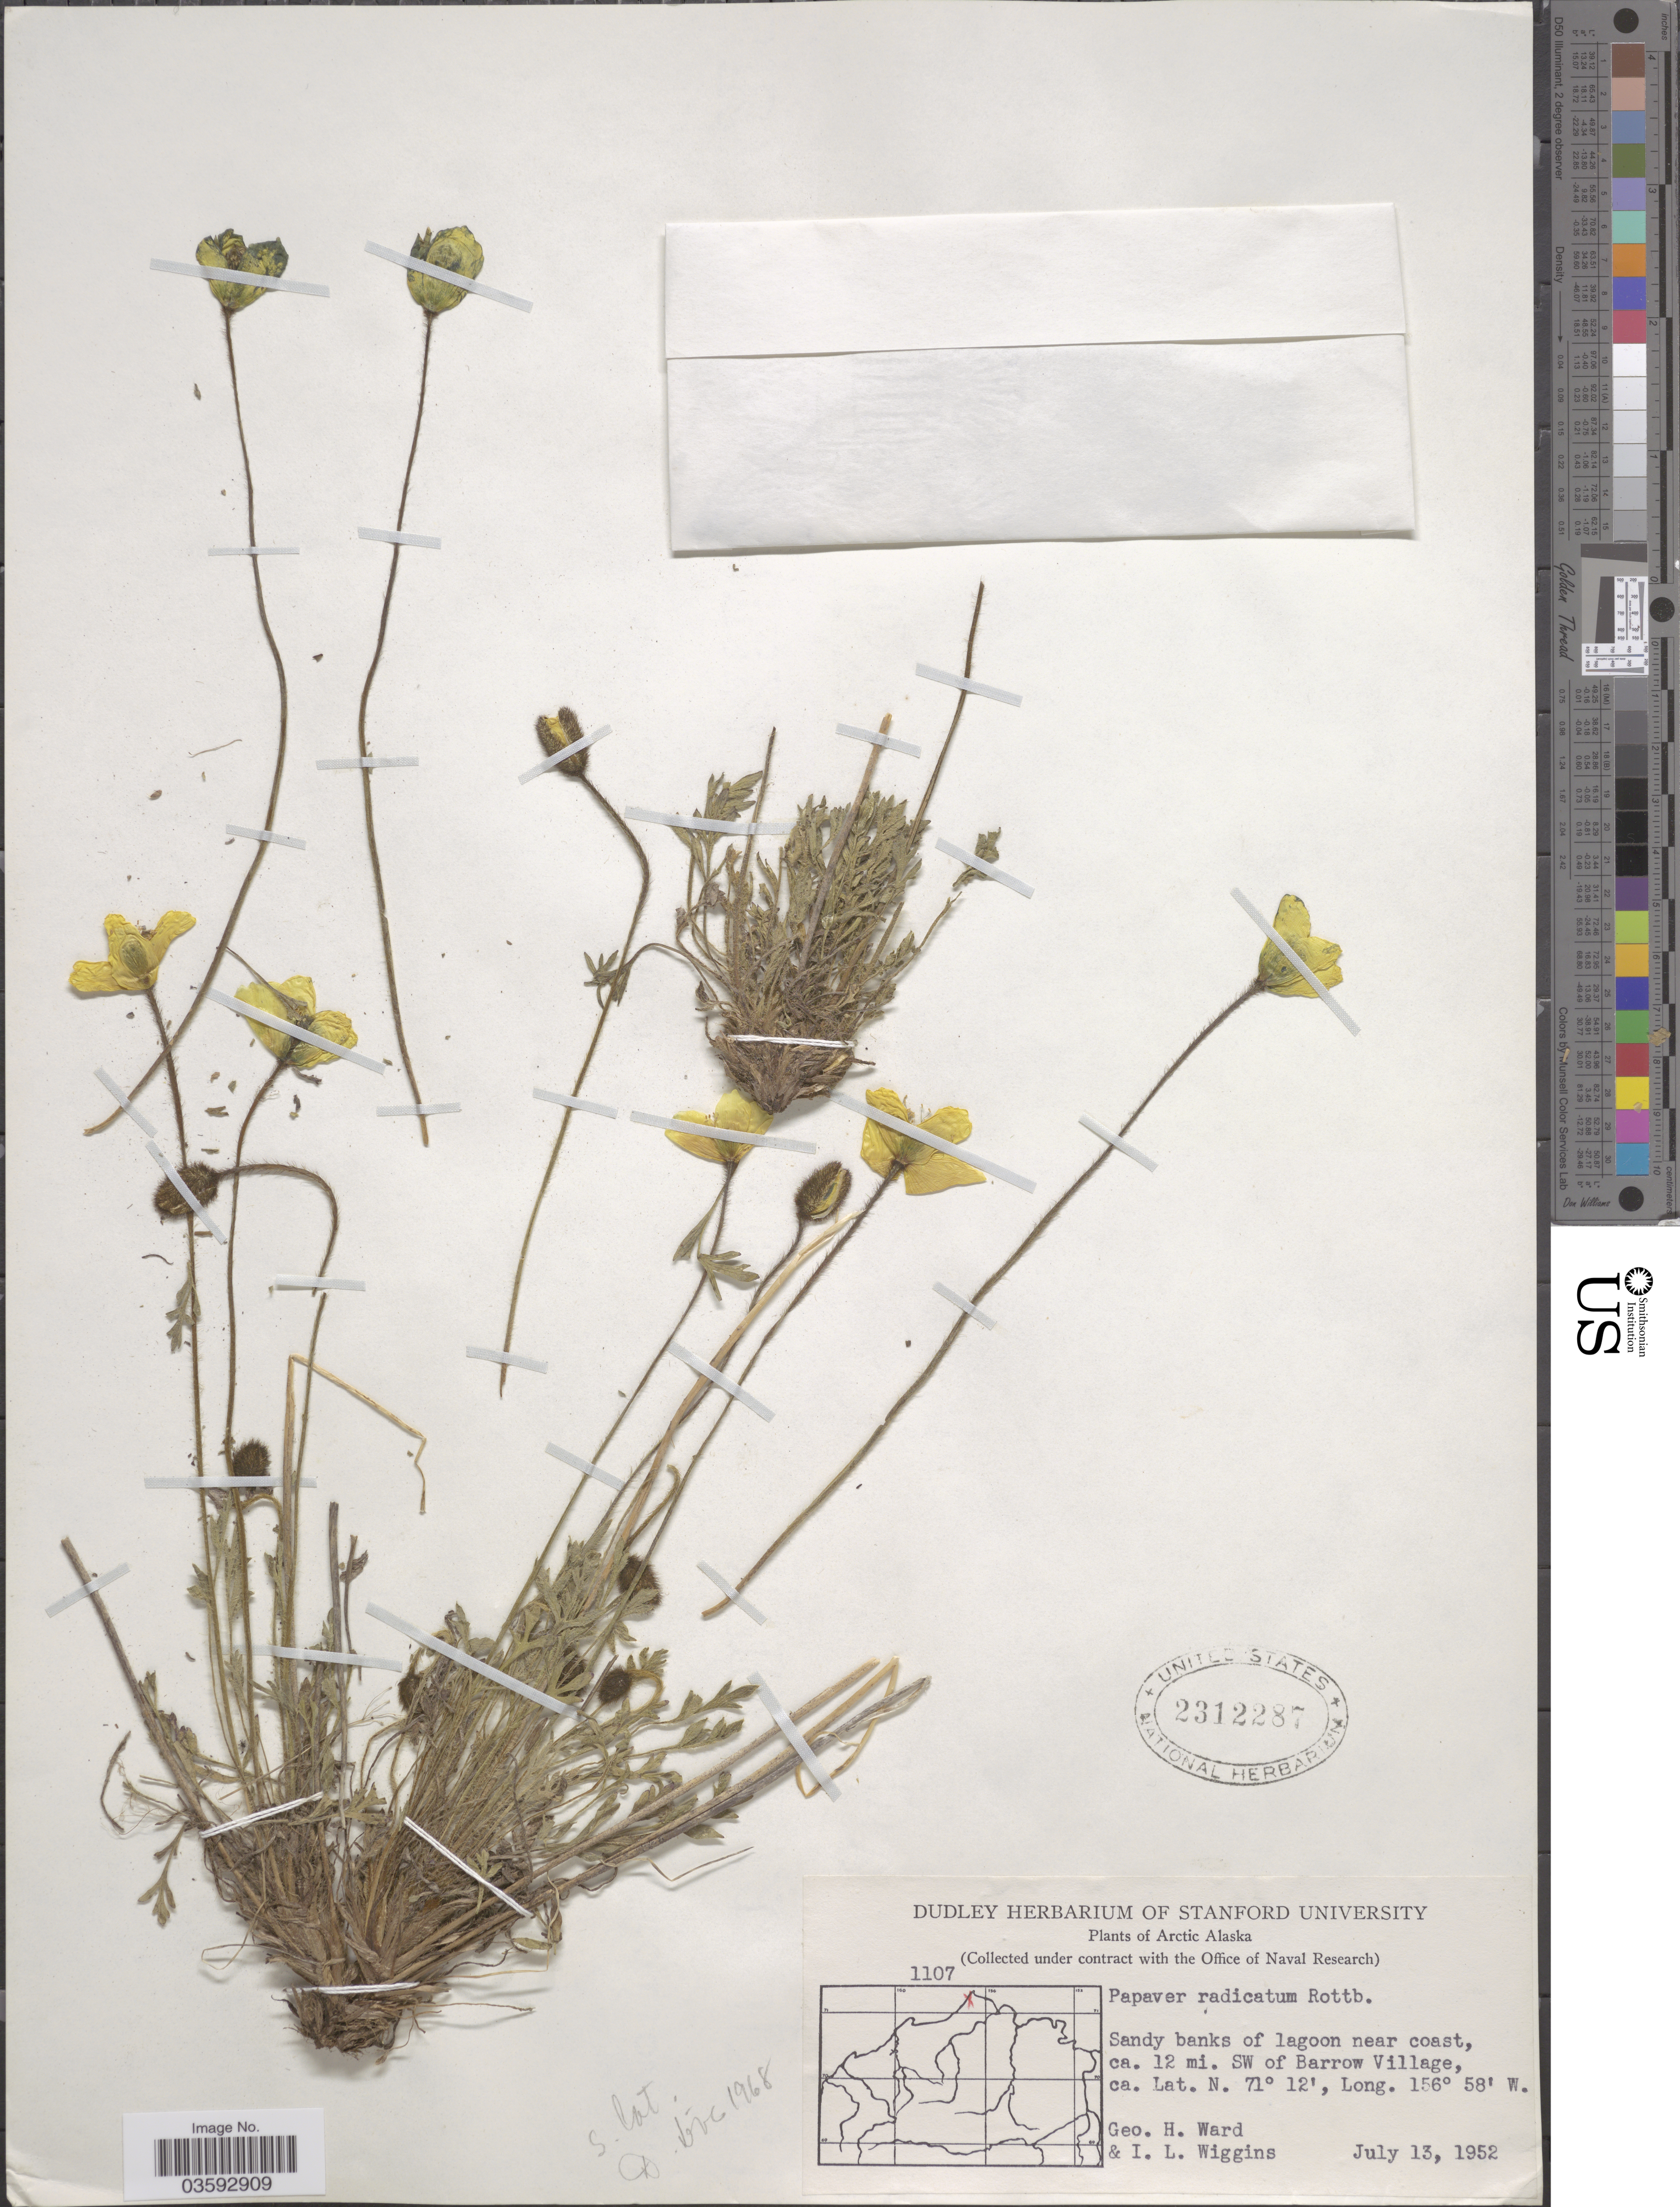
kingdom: Plantae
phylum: Tracheophyta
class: Magnoliopsida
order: Ranunculales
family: Papaveraceae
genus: Papaver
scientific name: Papaver radicatum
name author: Rottb.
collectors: G. H. Ward & I. L. Wiggins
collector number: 1107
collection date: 1952-07-13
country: United States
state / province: Alaska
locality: Arctic Alaska. Sandy banks of lagoon near coast, ca. 12 mi. SW of Barrow Village.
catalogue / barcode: US 2312287